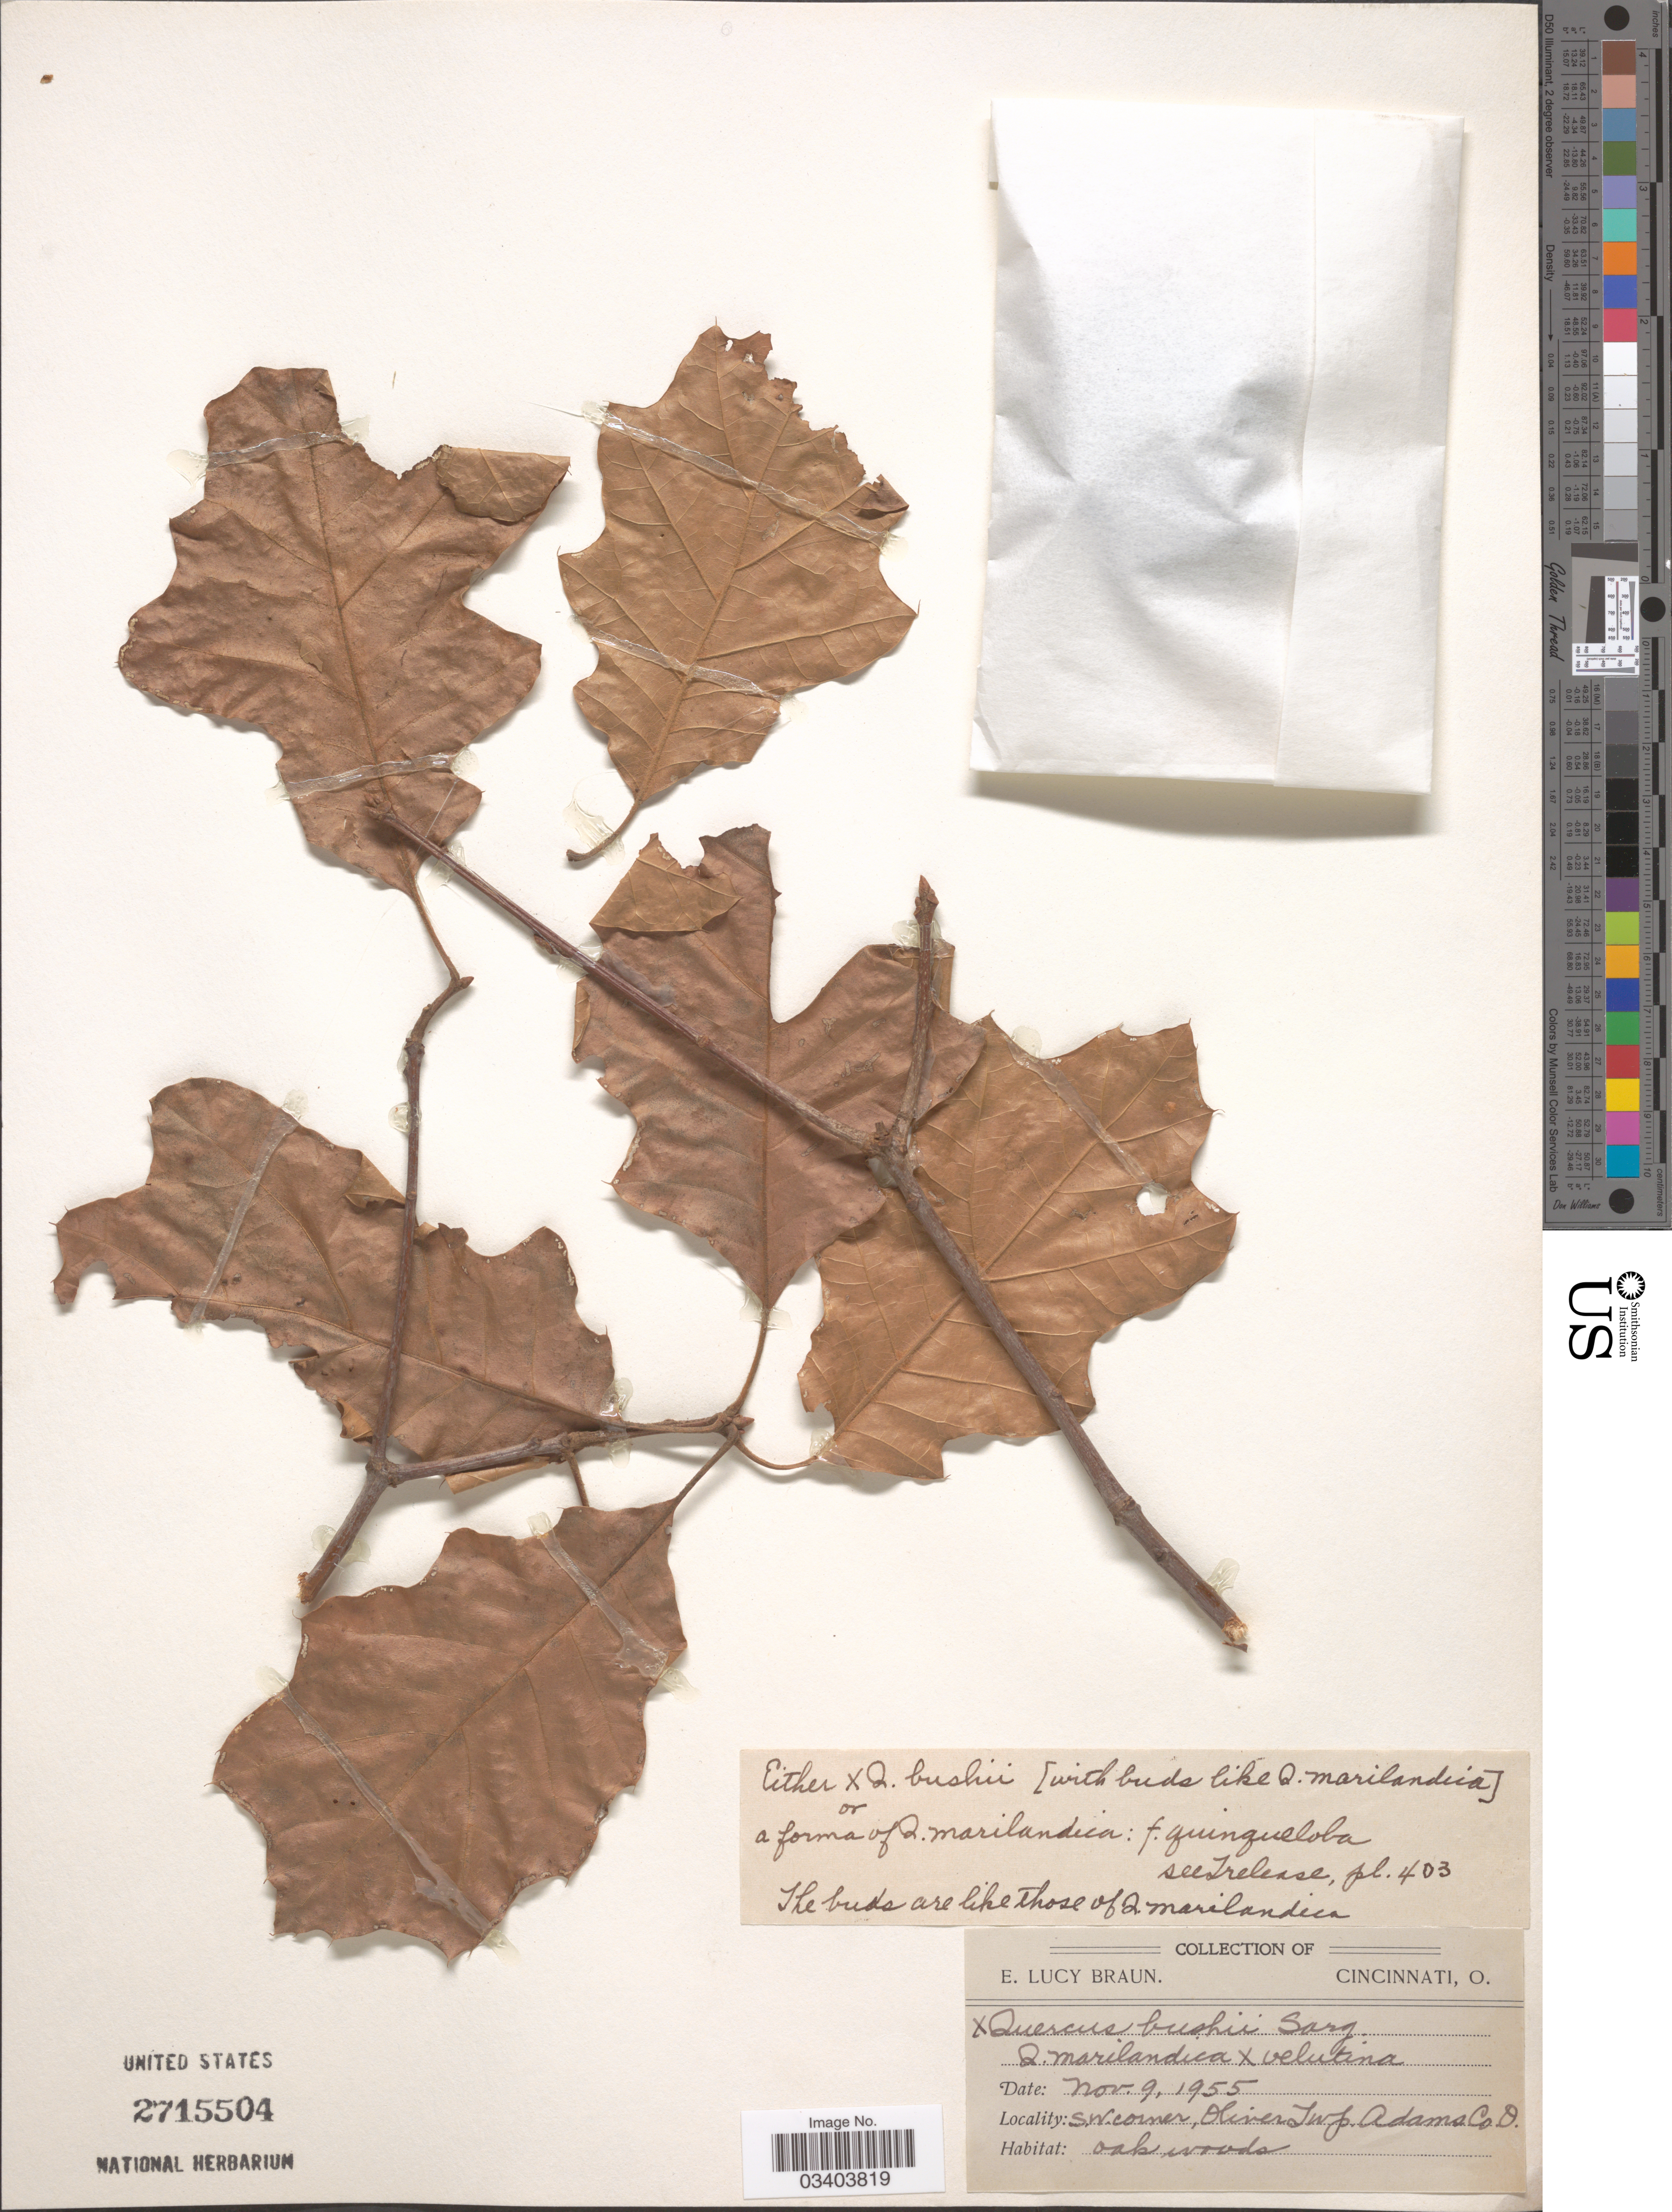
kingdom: Plantae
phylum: Tracheophyta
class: Magnoliopsida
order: Fagales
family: Fagaceae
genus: Quercus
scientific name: Quercus x bushii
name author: Sarg.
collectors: E. L. Braun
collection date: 1955-11-09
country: United States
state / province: Ohio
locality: S. W. corner, Oliver Twp. Adams Co.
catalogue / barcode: US 2715504